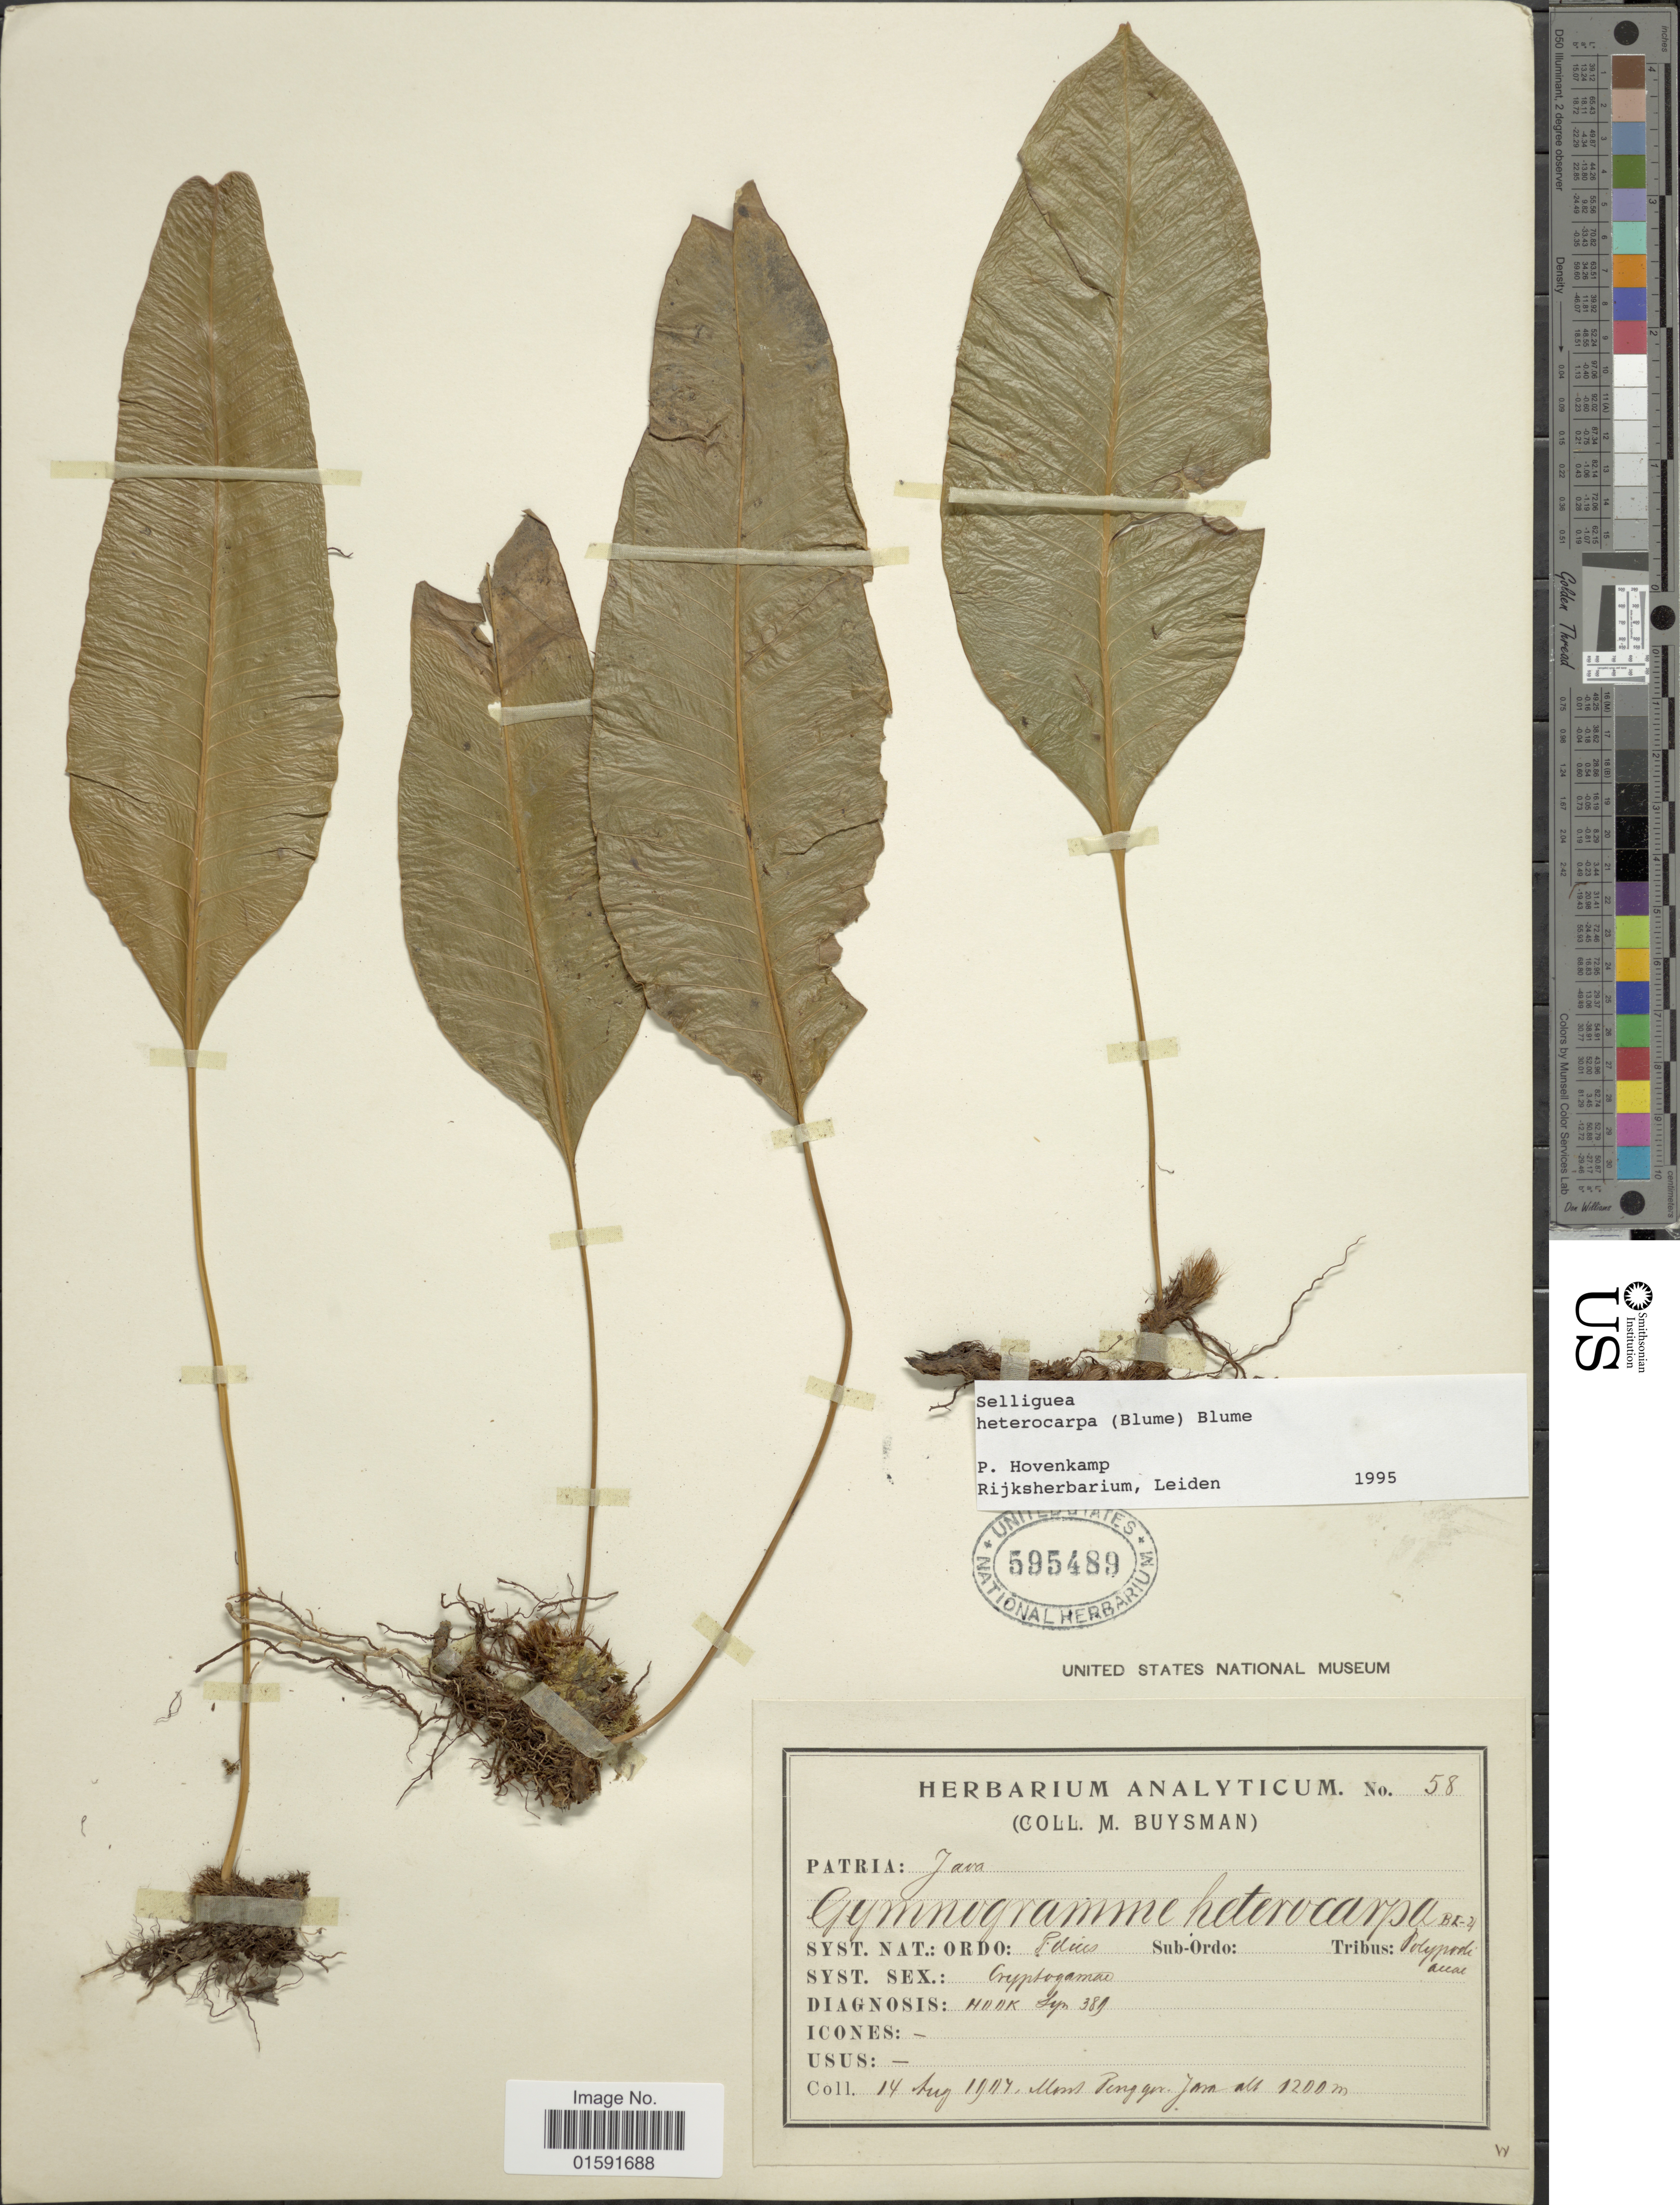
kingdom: Plantae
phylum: Tracheophyta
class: Polypodiopsida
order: Polypodiales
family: Polypodiaceae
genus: Selliguea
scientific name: Selliguea heterocarpa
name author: (Blume) Blume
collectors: M. Buysman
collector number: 58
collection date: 1907-08-14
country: Indonesia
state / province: Java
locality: Monts Tengger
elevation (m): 1200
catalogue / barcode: US 656489